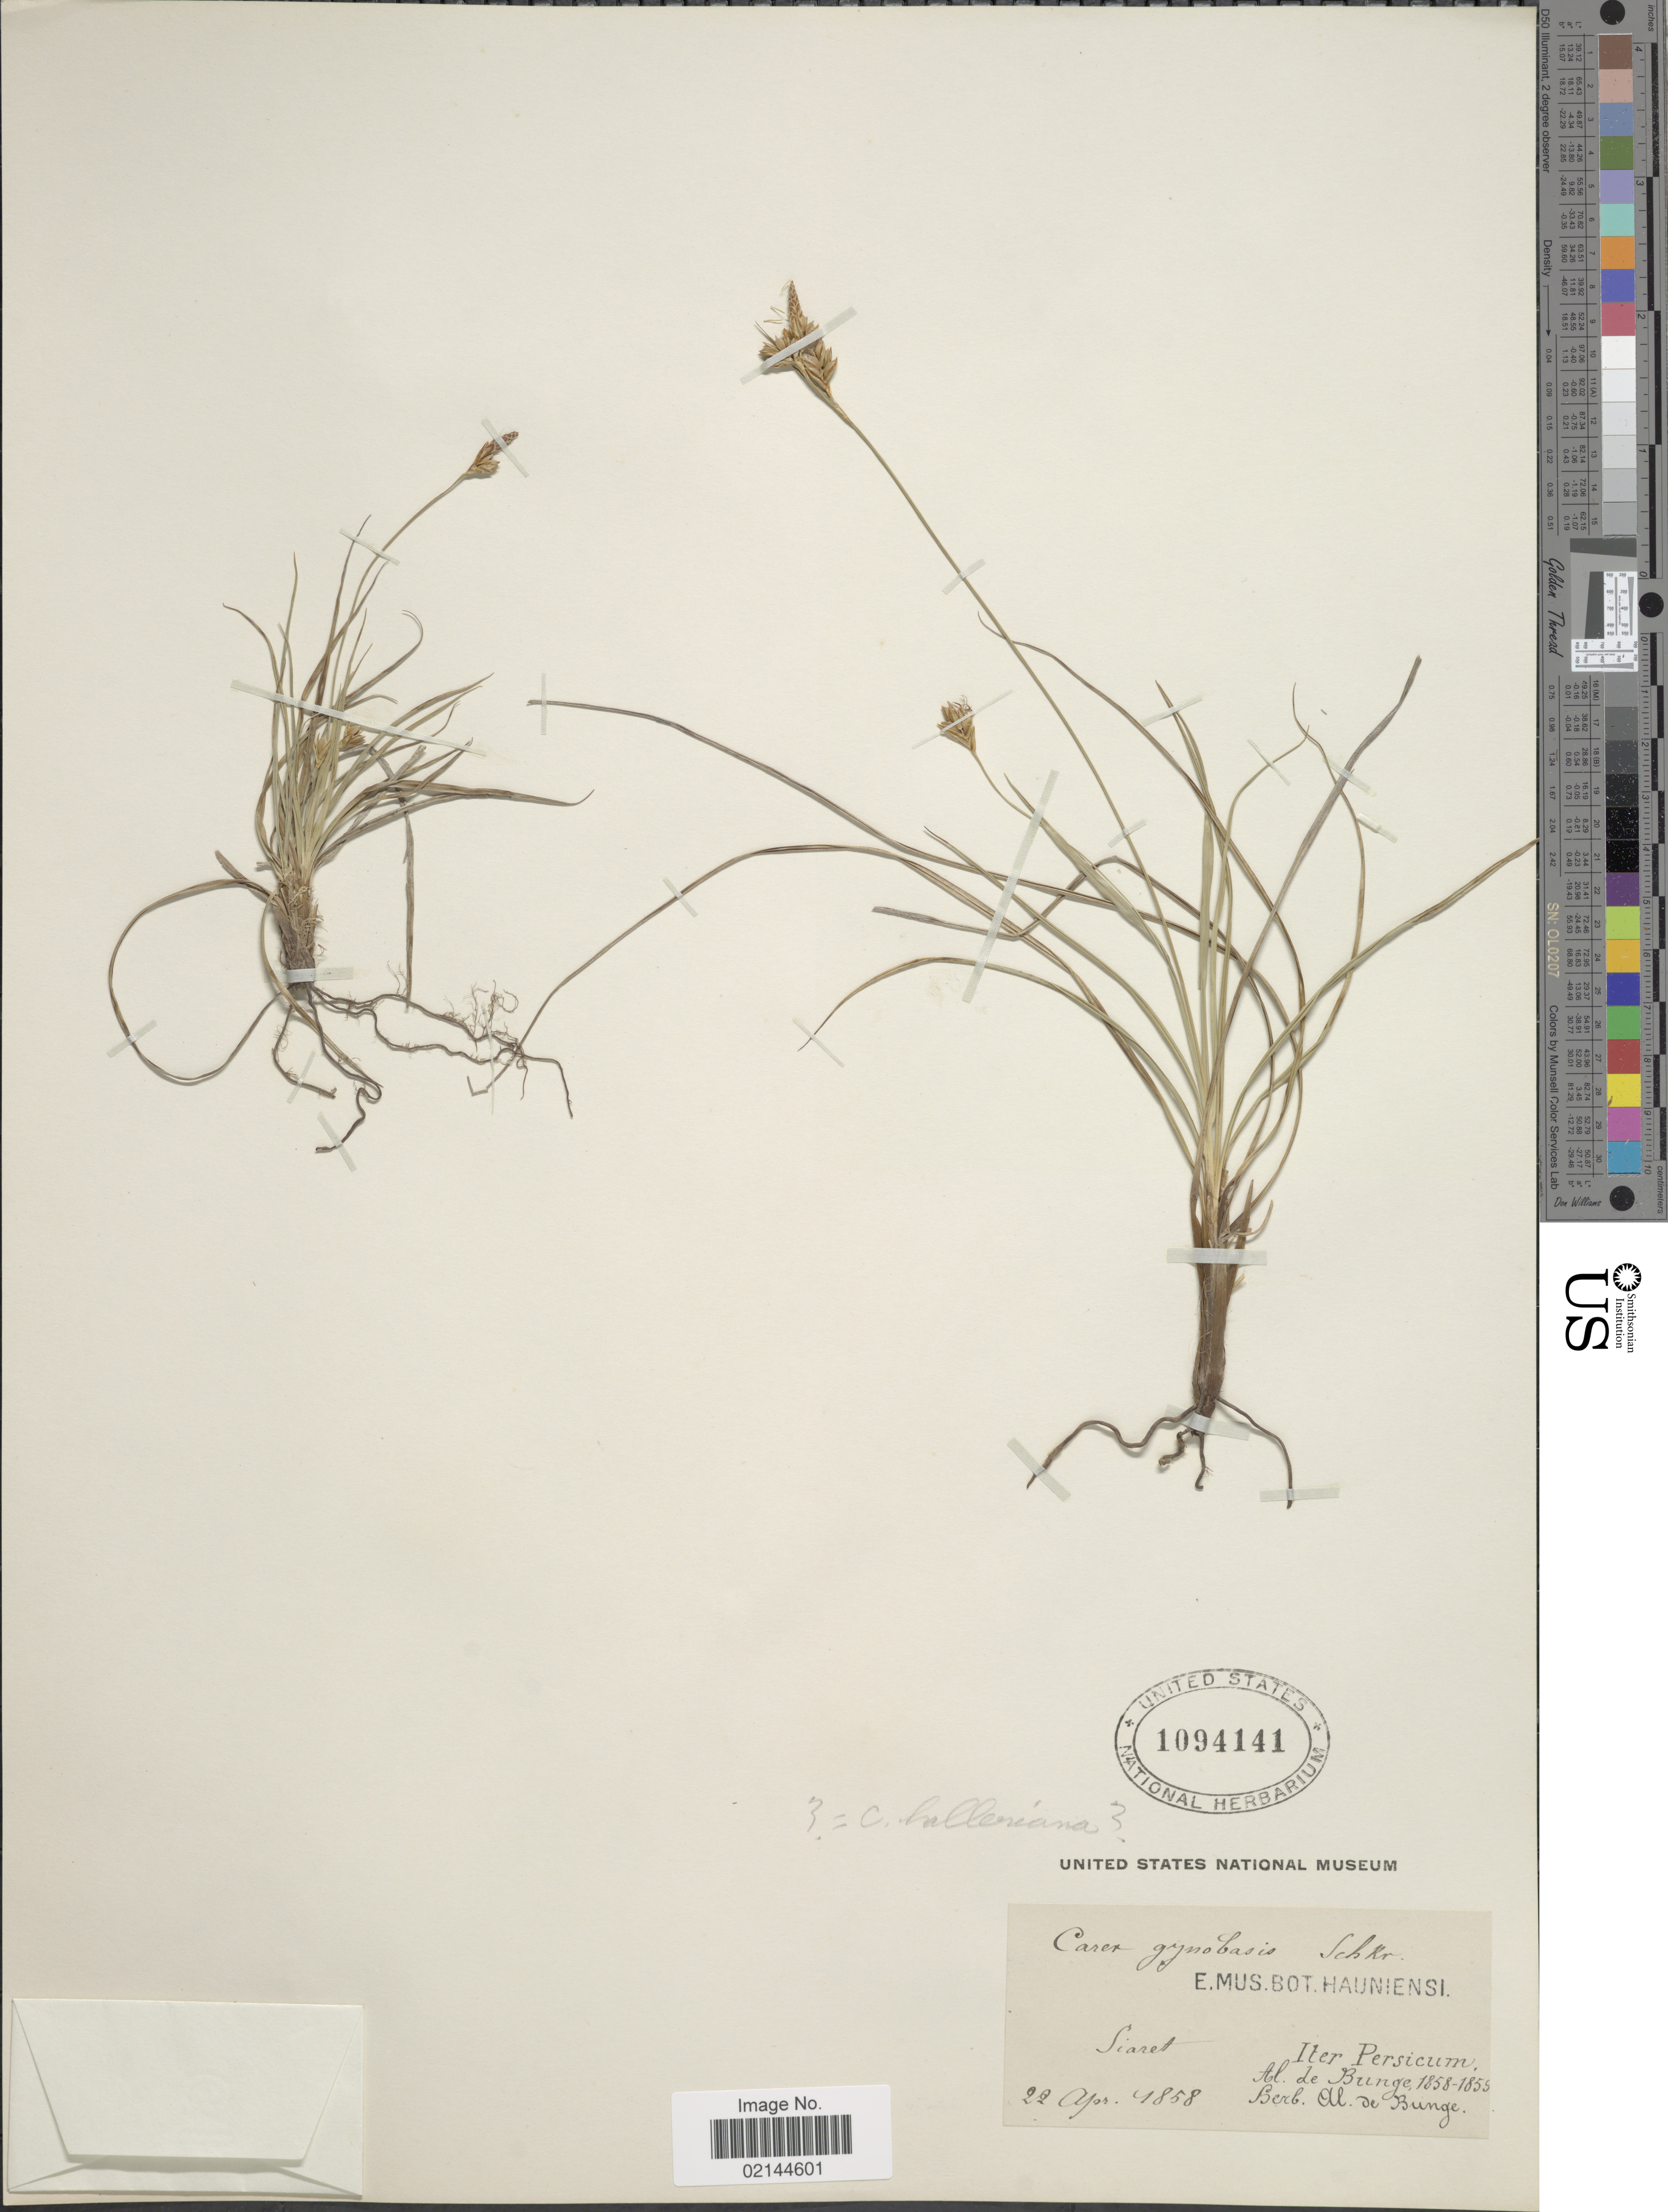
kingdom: Plantae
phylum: Tracheophyta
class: Liliopsida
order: Poales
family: Cyperaceae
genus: Carex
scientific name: Carex halleriana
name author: Asso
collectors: ex herb. Al. de Bung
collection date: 1858-04-22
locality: Siaret. Iter Persicum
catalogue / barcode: US 1094141